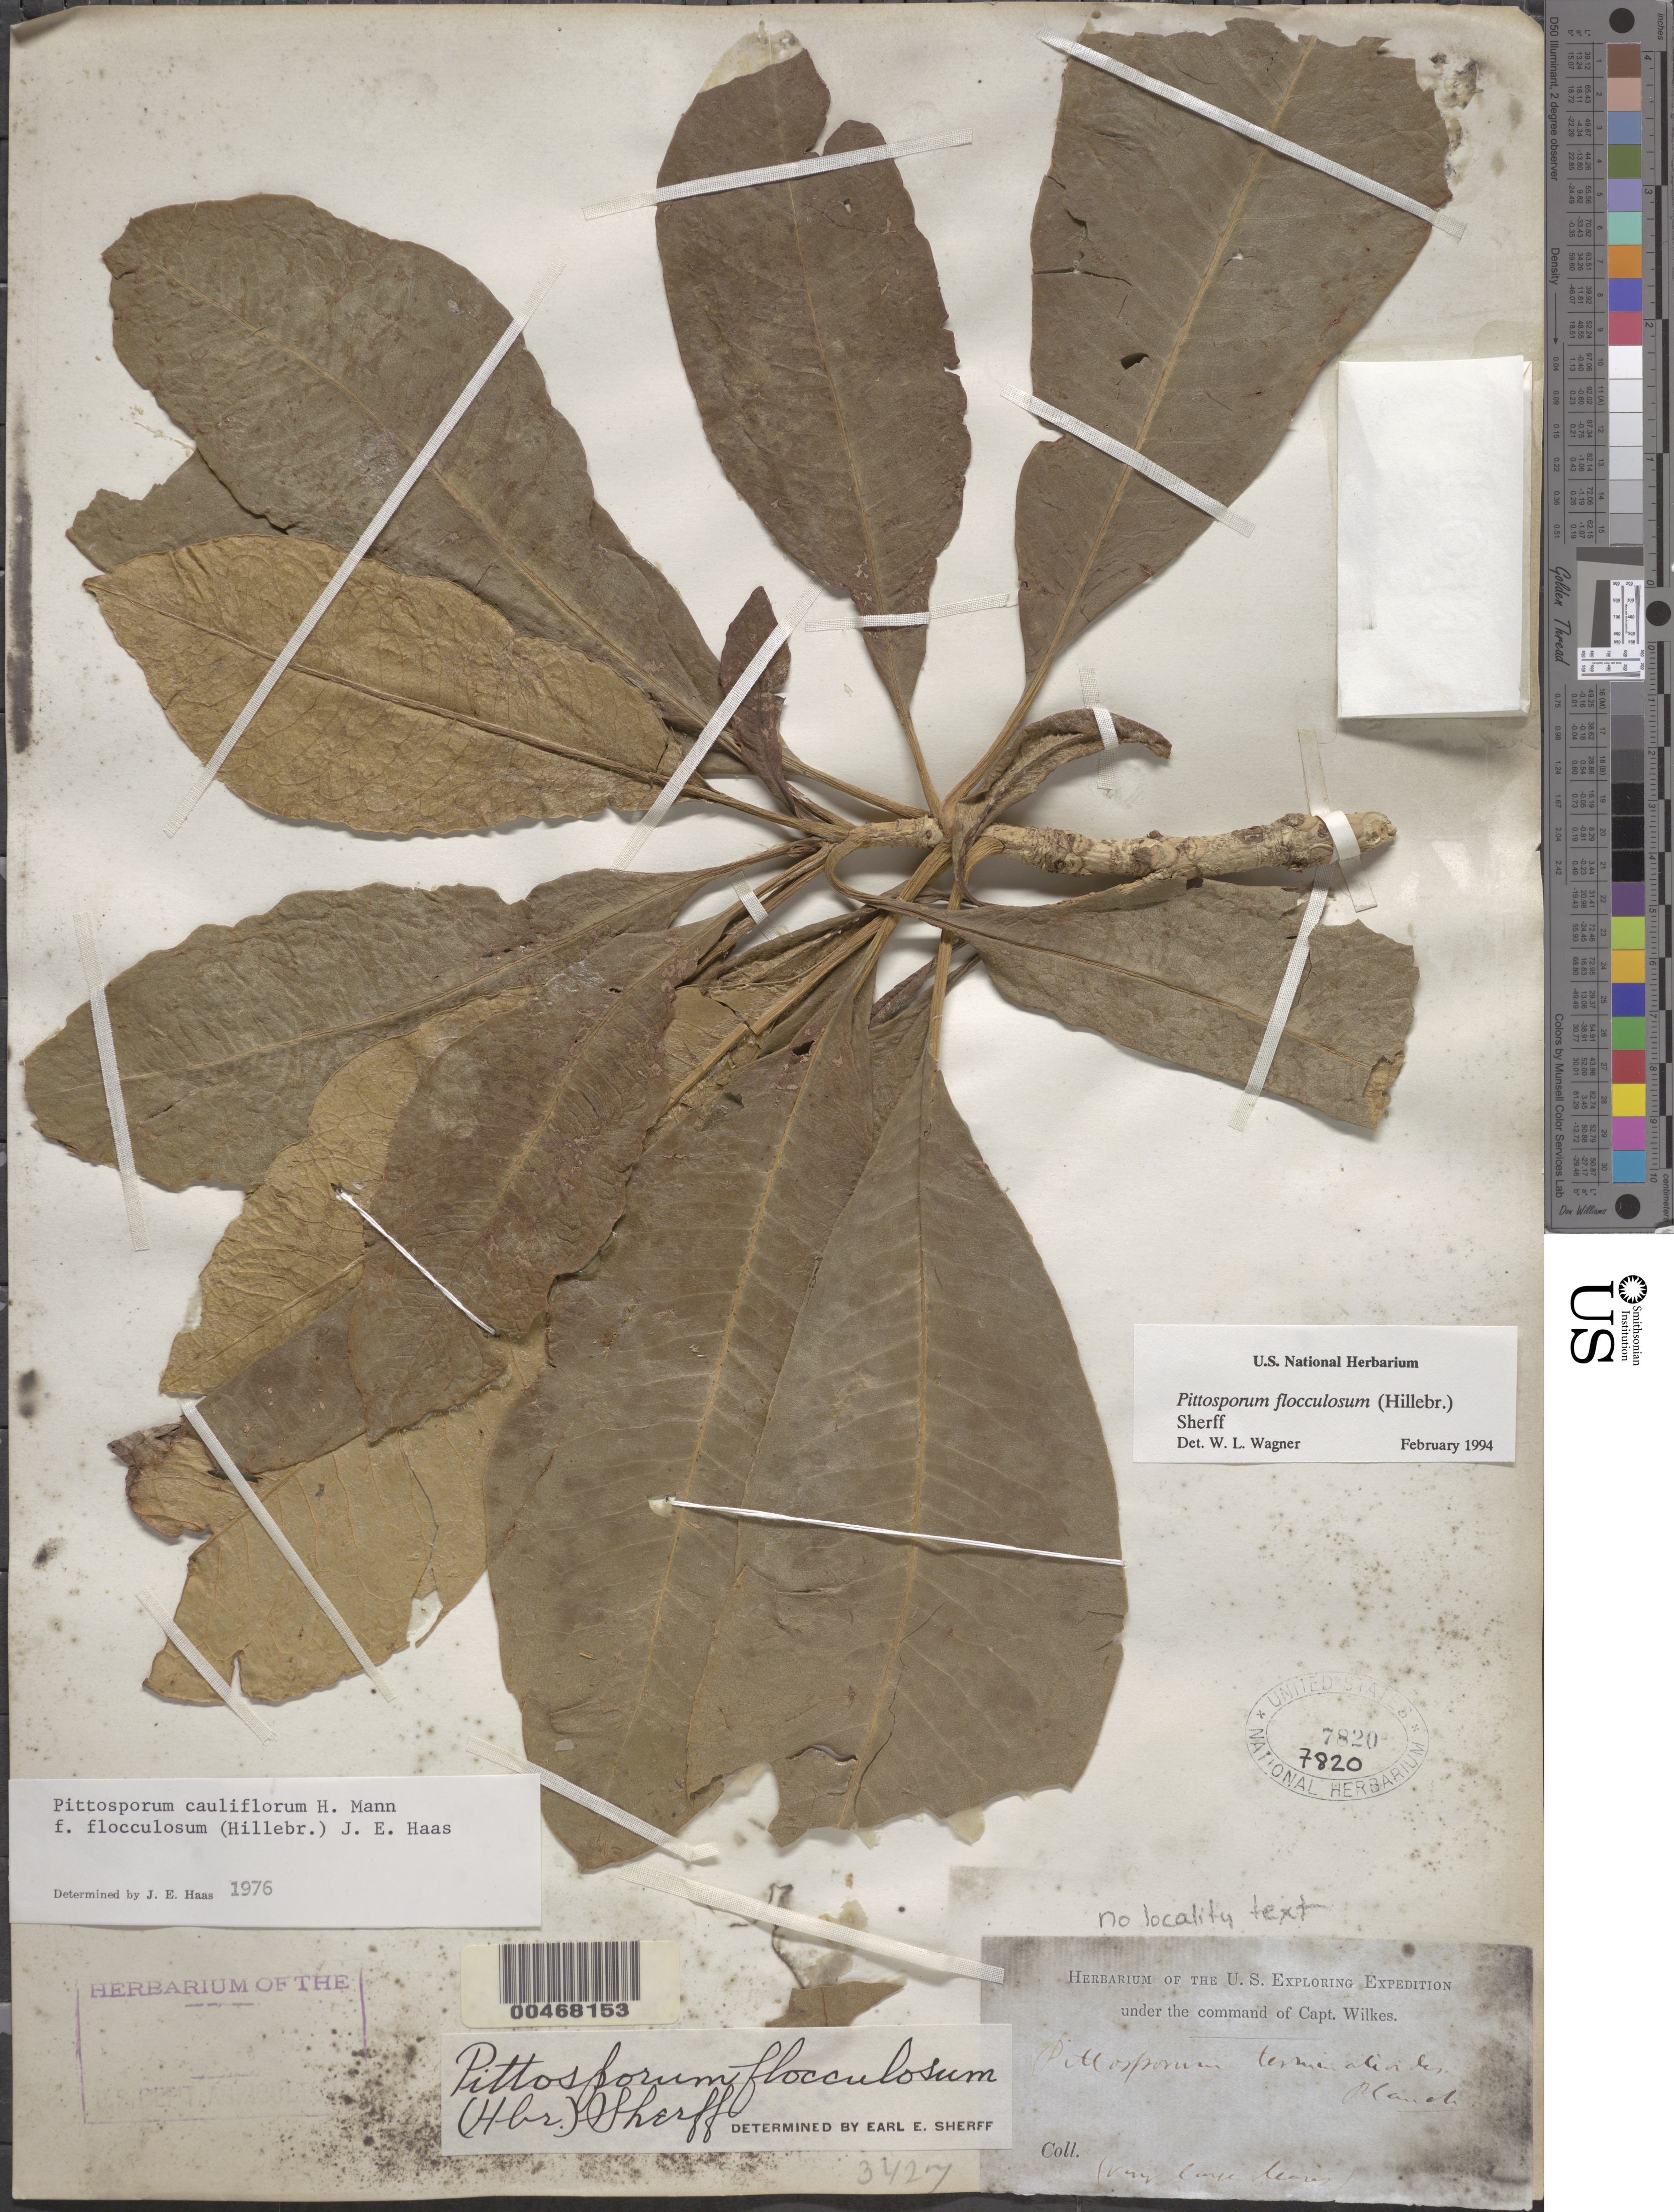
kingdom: Plantae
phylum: Tracheophyta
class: Magnoliopsida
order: Apiales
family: Pittosporaceae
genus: Pittosporum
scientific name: Pittosporum flocculosum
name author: (Hillebr.) Sherff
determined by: Wagner, W. L., (BOT), Smithsonian Institution - National Museum of Natural History (UNITED STATES)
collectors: Wilkes Explor. Exped.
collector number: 3427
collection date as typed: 1838 to -- --- 1842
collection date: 1838/1842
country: United States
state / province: Hawaii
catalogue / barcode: US 7820